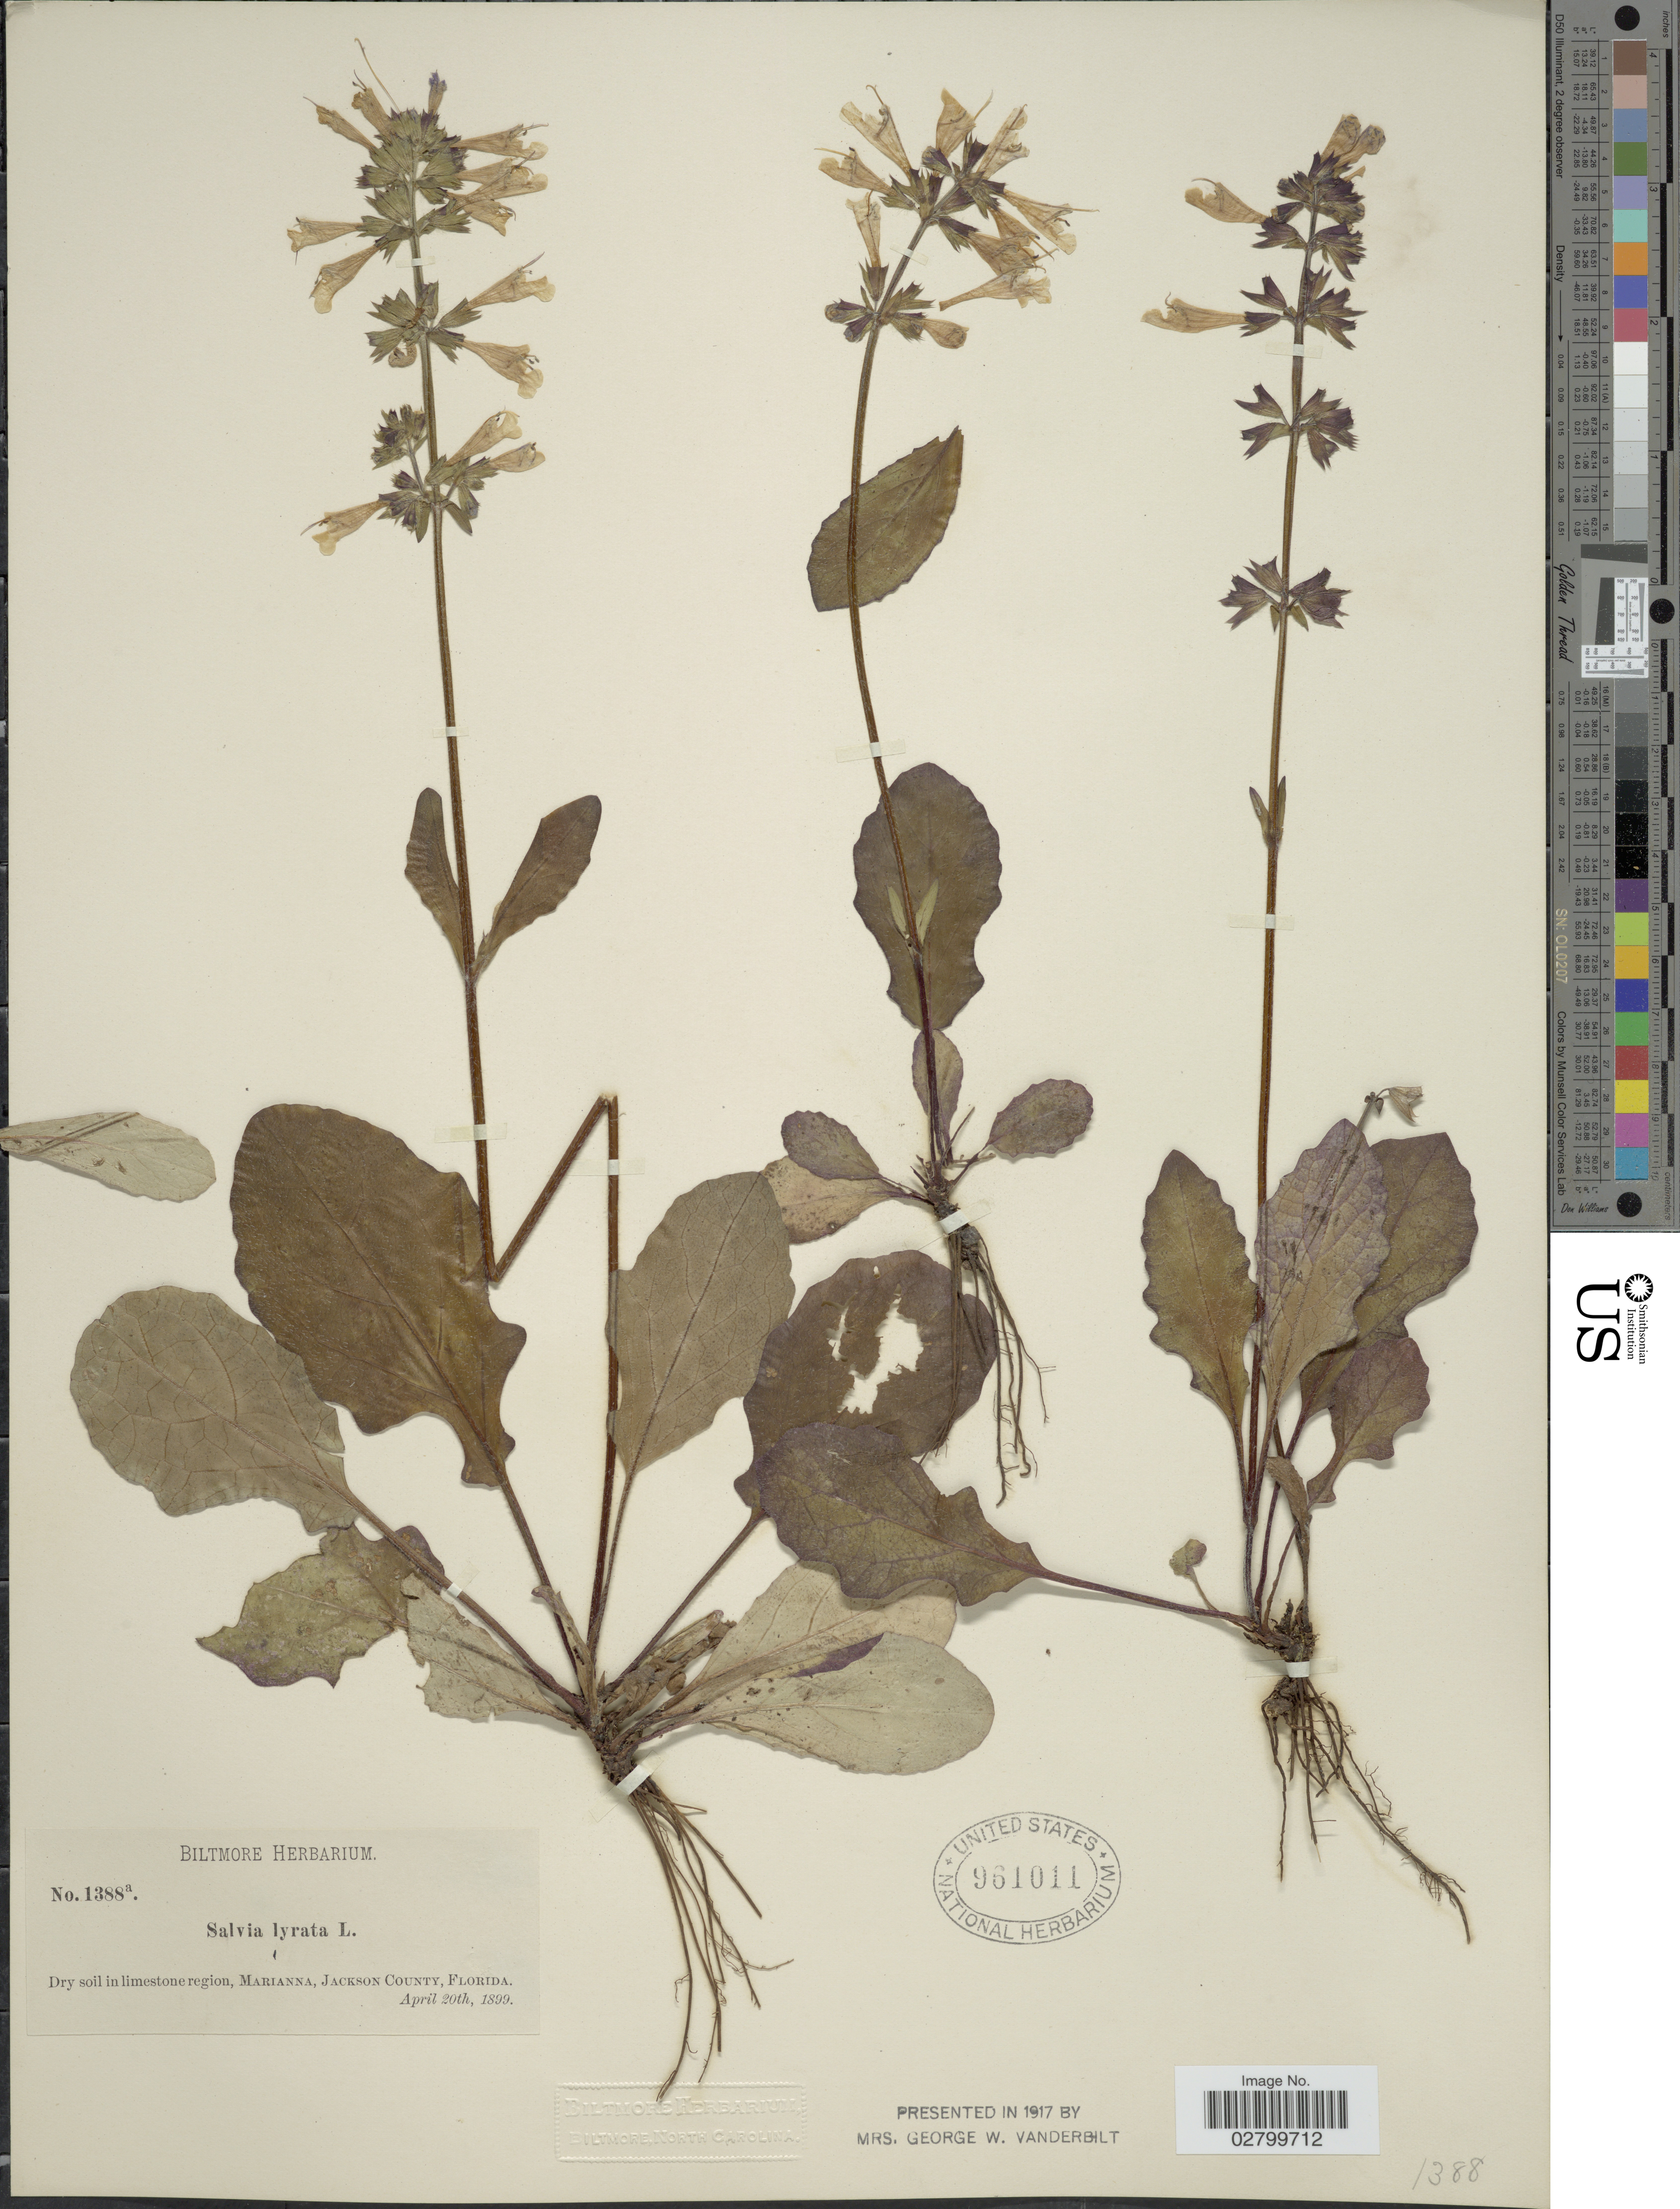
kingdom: Plantae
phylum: Tracheophyta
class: Magnoliopsida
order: Lamiales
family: Lamiaceae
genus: Salvia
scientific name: Salvia lyrata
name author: L.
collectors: ex herb. Biltmore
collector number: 1388a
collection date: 1899-04-20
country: United States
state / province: Florida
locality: Dry soil in limestone region, Marianna, Jackson County, Florida.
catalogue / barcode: US 961011